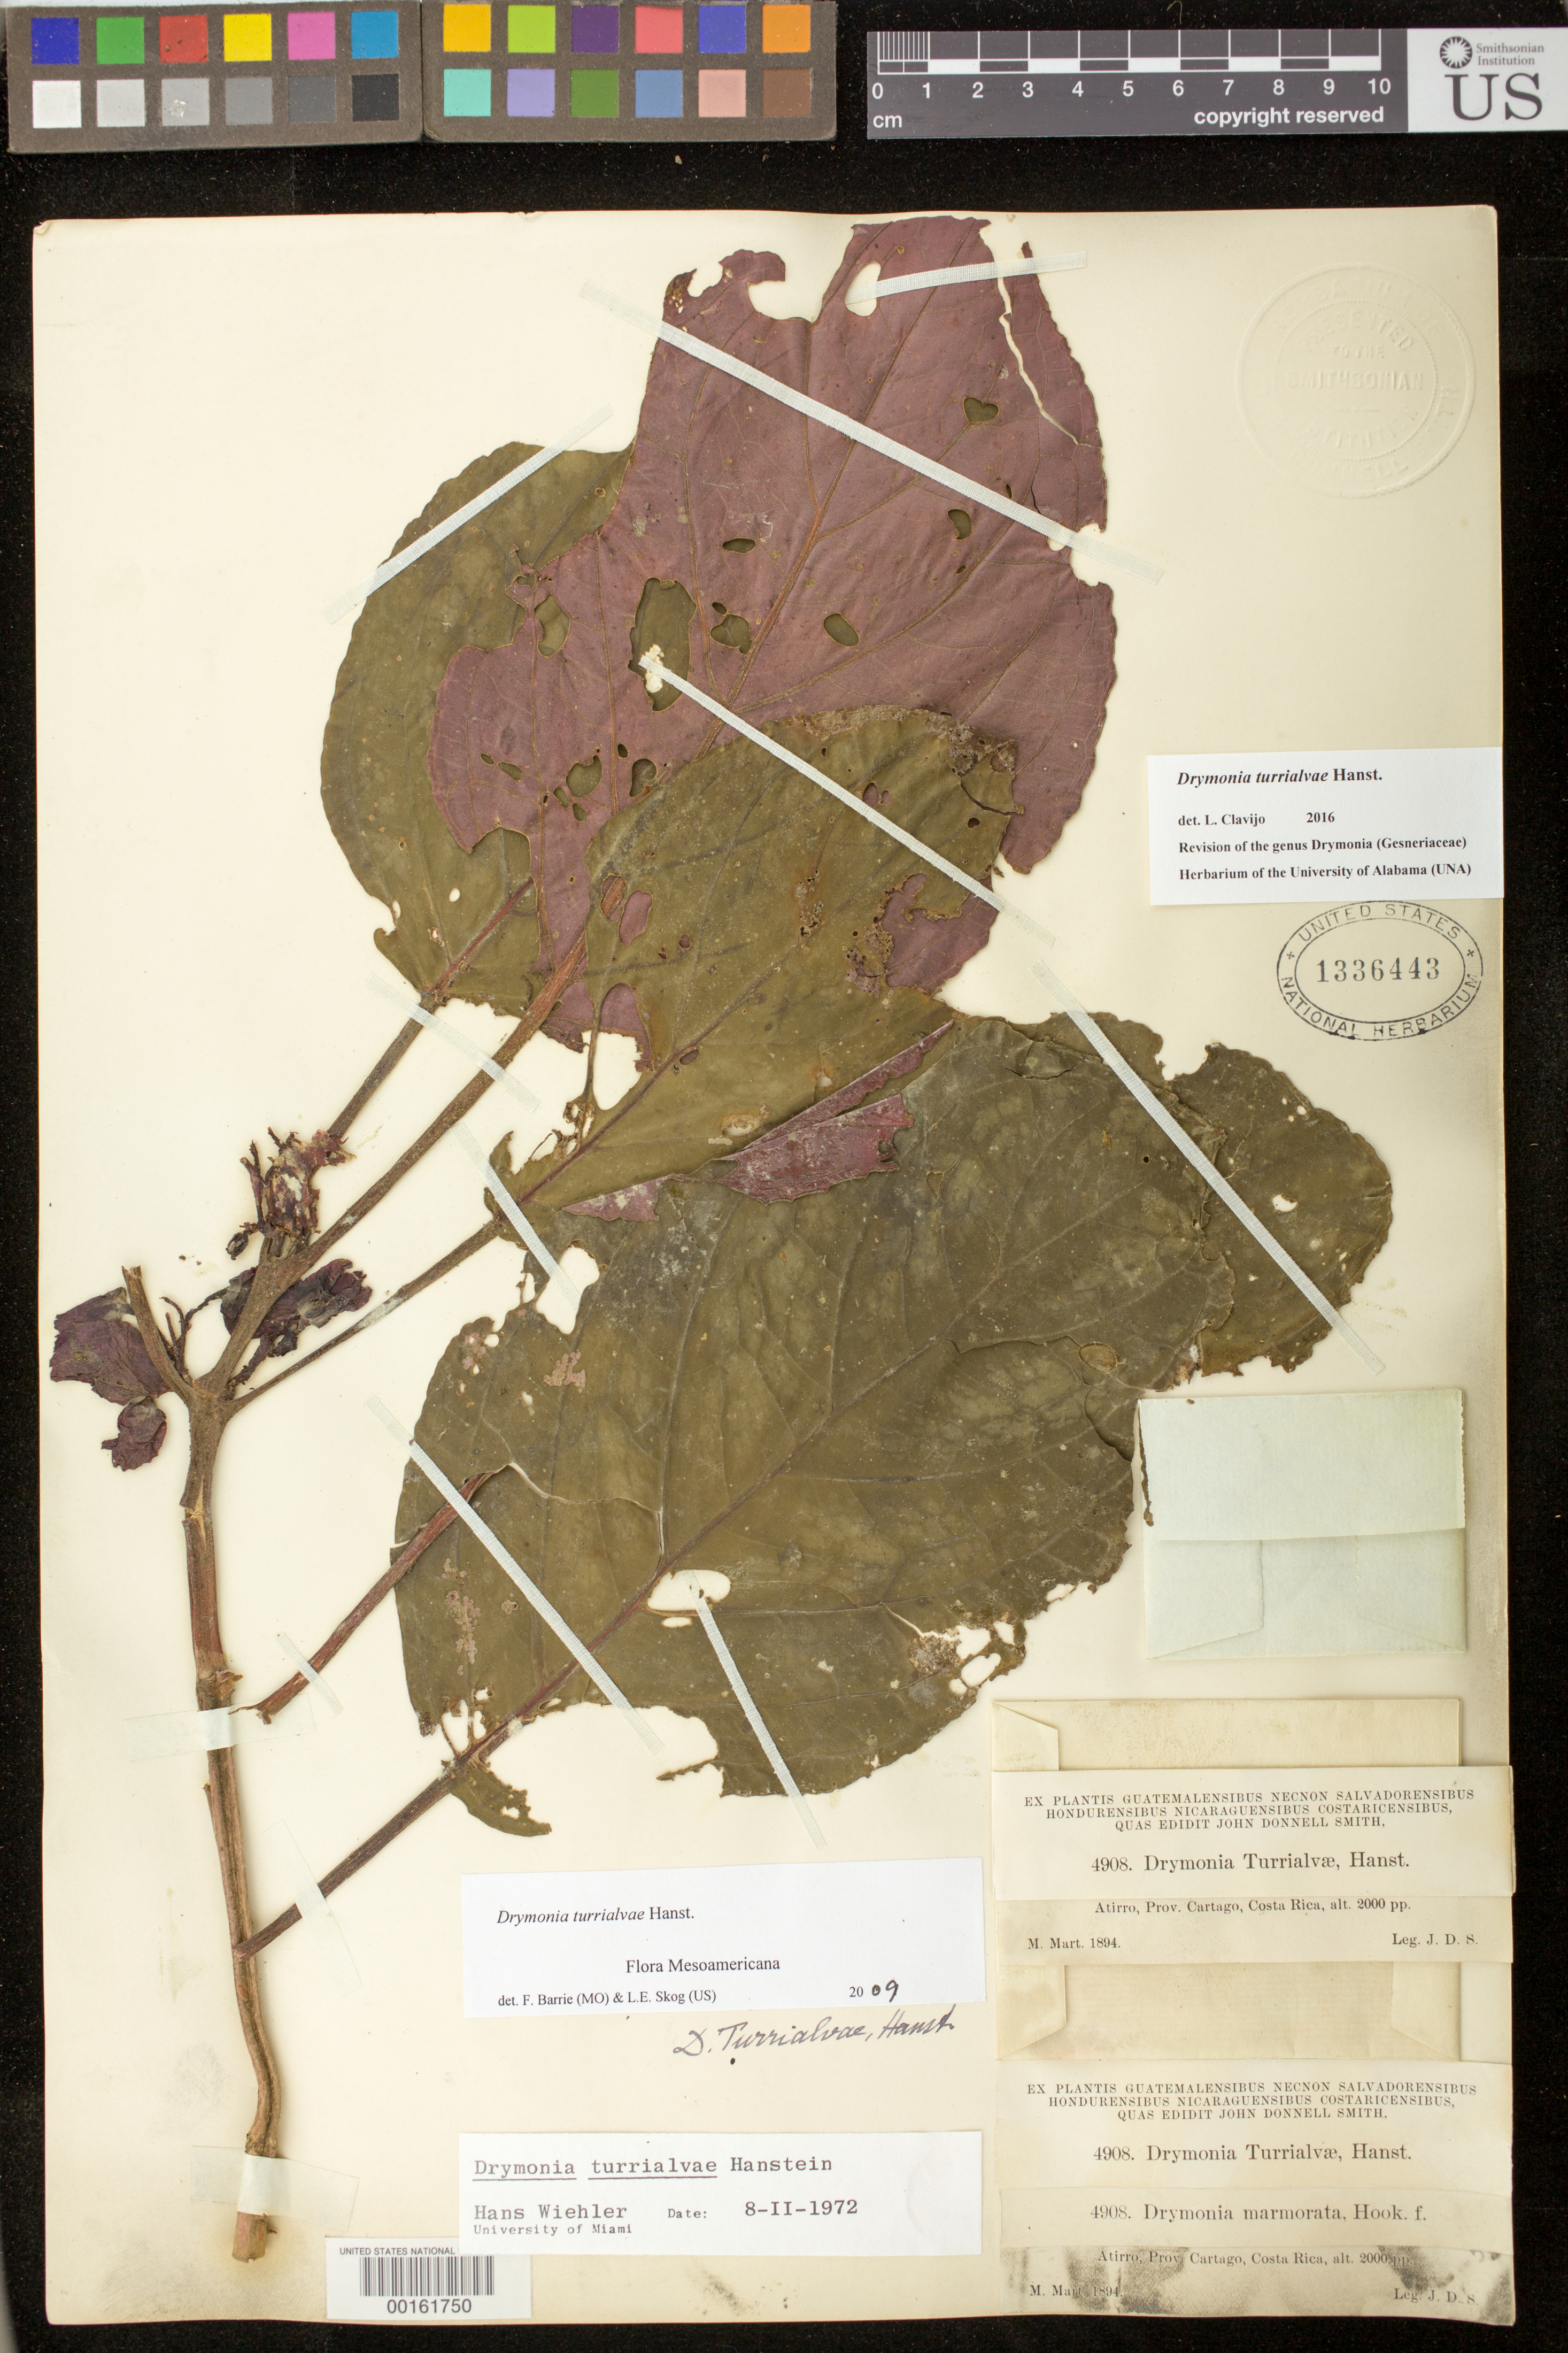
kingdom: Plantae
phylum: Tracheophyta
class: Magnoliopsida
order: Lamiales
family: Gesneriaceae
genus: Drymonia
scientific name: Drymonia turrialvae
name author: Hanst.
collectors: J. Donnell Smith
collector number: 4908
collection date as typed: Mar 1894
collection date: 1894-03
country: Costa Rica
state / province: Cartago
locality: Atirro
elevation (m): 2000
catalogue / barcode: US 1336443